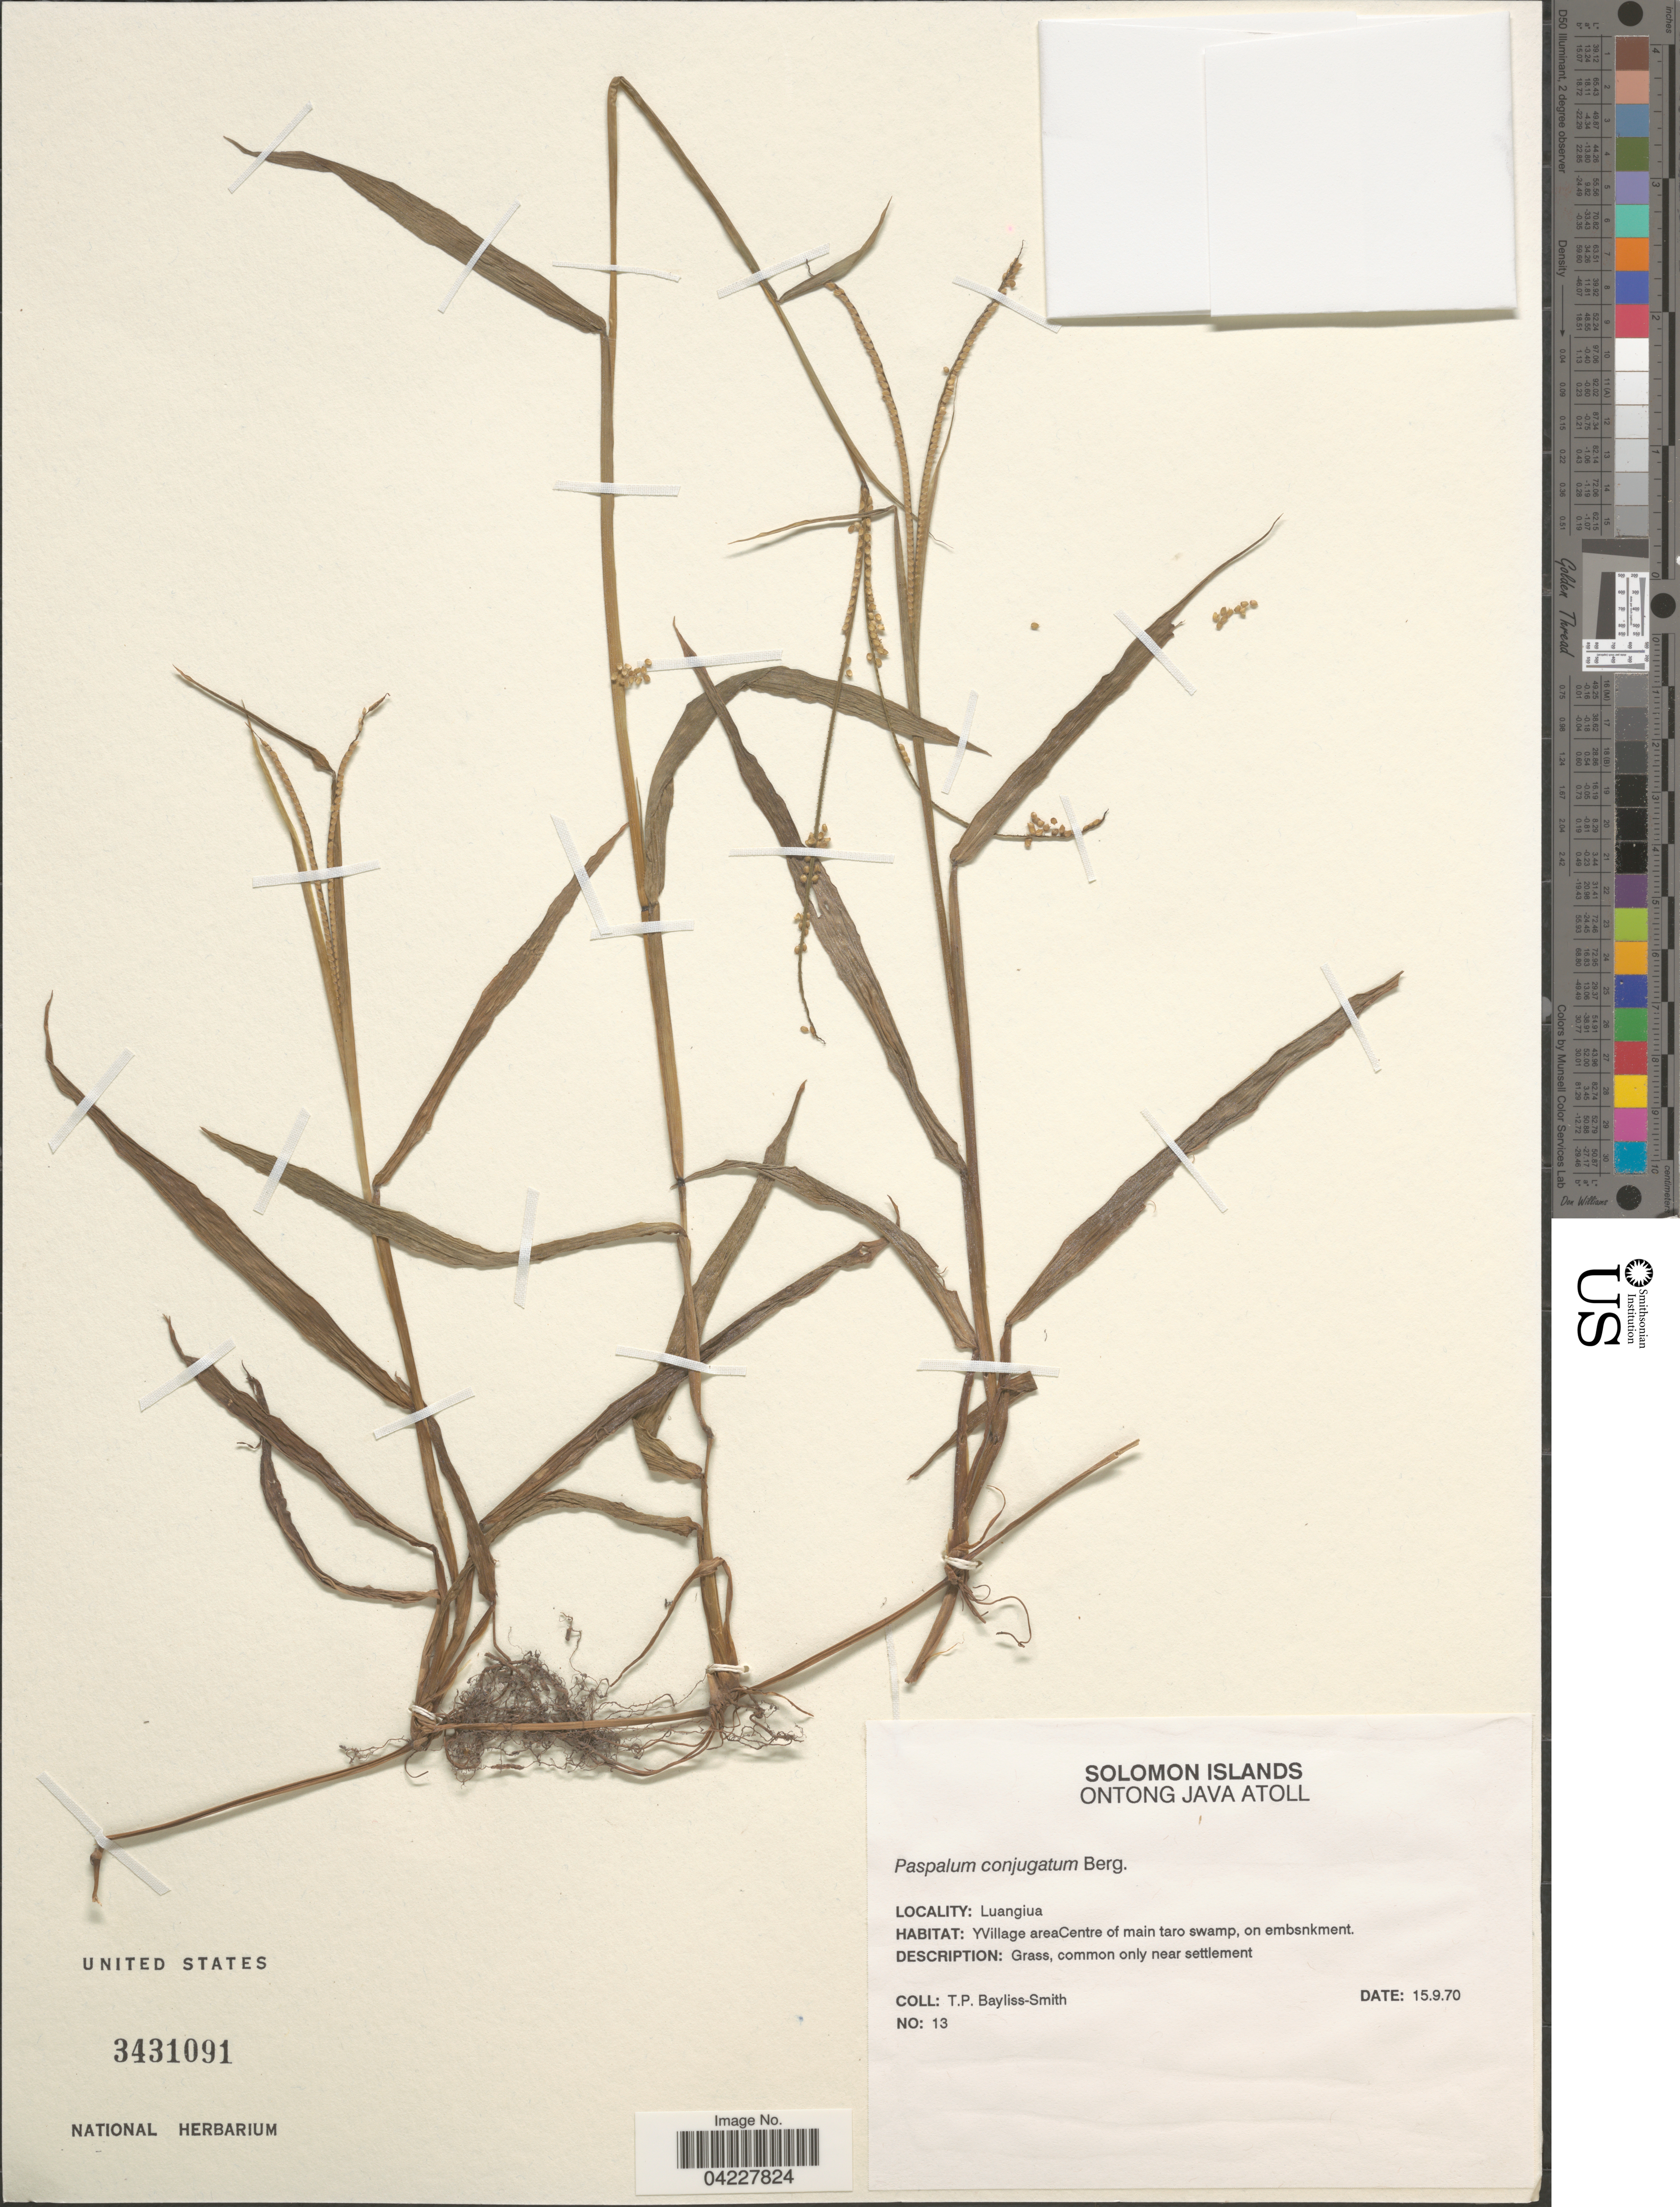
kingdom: Plantae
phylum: Tracheophyta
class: Liliopsida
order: Poales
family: Poaceae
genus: Paspalum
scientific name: Paspalum conjugatum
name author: P.J. Bergius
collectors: T. P. Bayliss-Smith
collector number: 13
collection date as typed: Transcribed d/m/y: 15/9/70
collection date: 1970-09-15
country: Solomon Islands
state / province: Solomon Island Outliers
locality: Ontong Java Atoll. Luangiua. YVillage area Centre of main taro swamp, on embsnkment.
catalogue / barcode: US 3431091